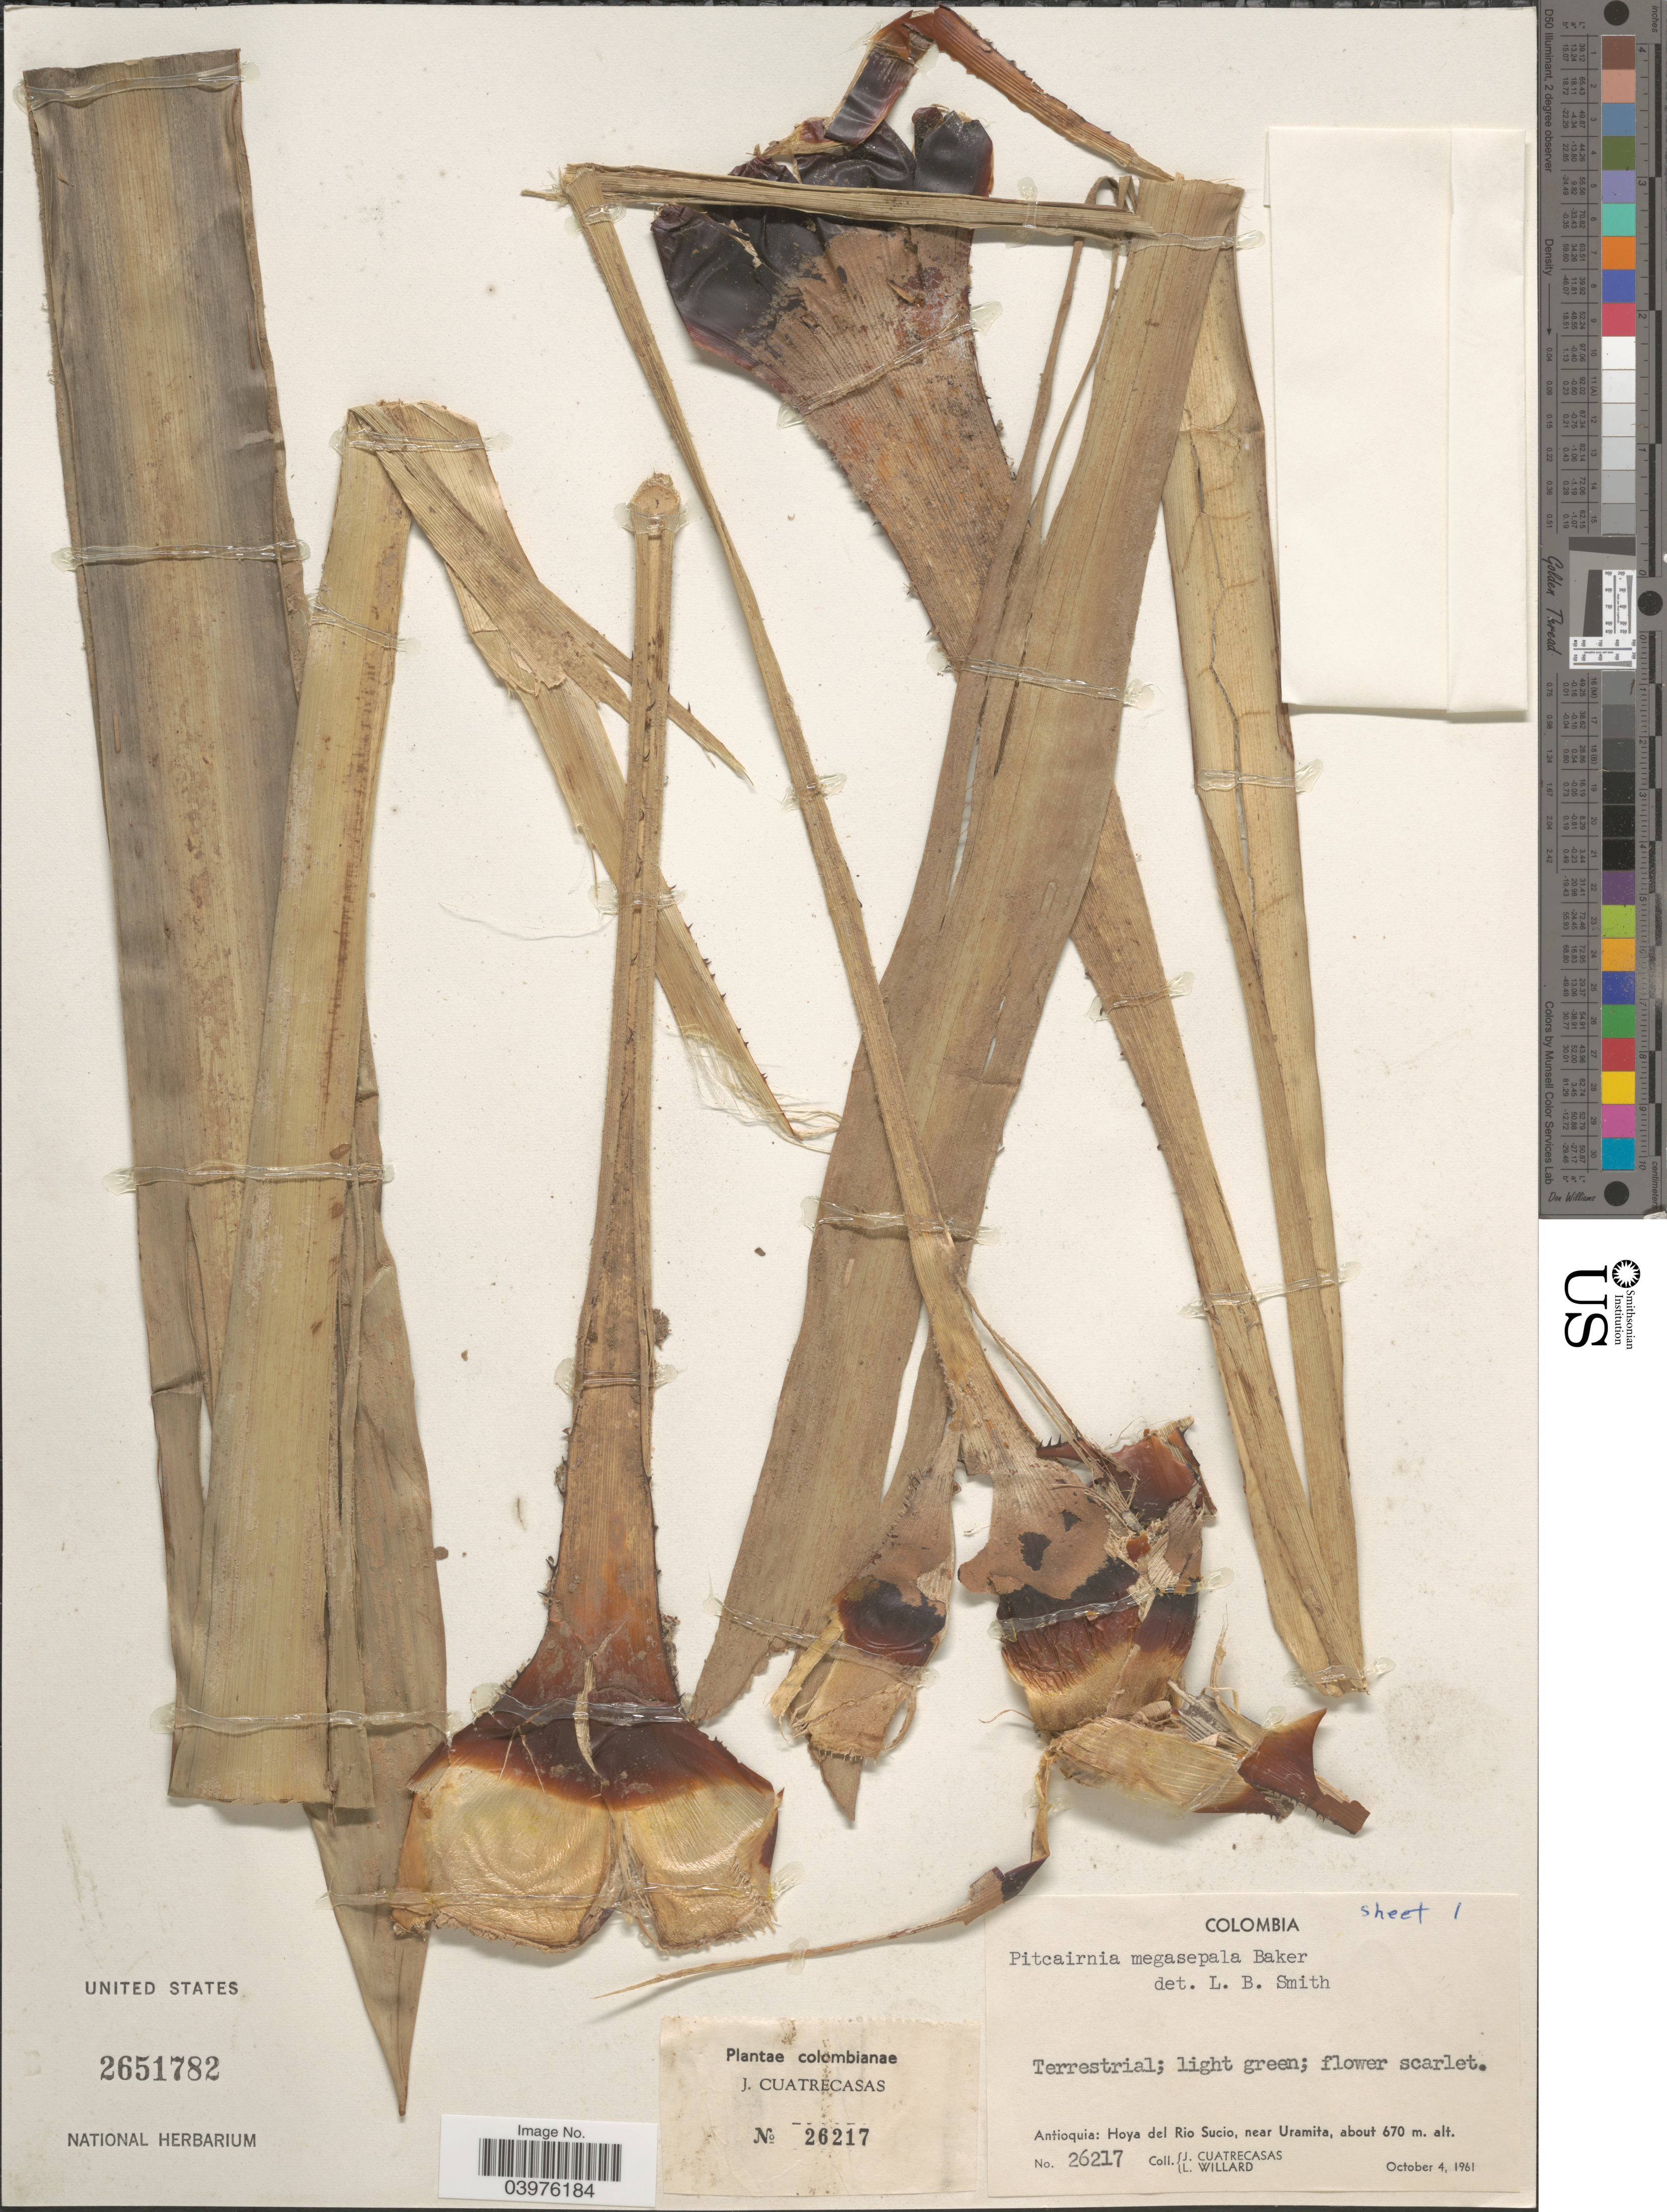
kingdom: Plantae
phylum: Tracheophyta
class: Liliopsida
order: Poales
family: Bromeliaceae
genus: Pitcairnia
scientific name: Pitcairnia megasepala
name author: Baker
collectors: J. Cuatrecasas & L. Willard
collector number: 26217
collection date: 1961-10-04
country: Colombia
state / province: Antioquia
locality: Hoya del Rio Sucio, near Uramita.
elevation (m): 670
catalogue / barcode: US 2651782